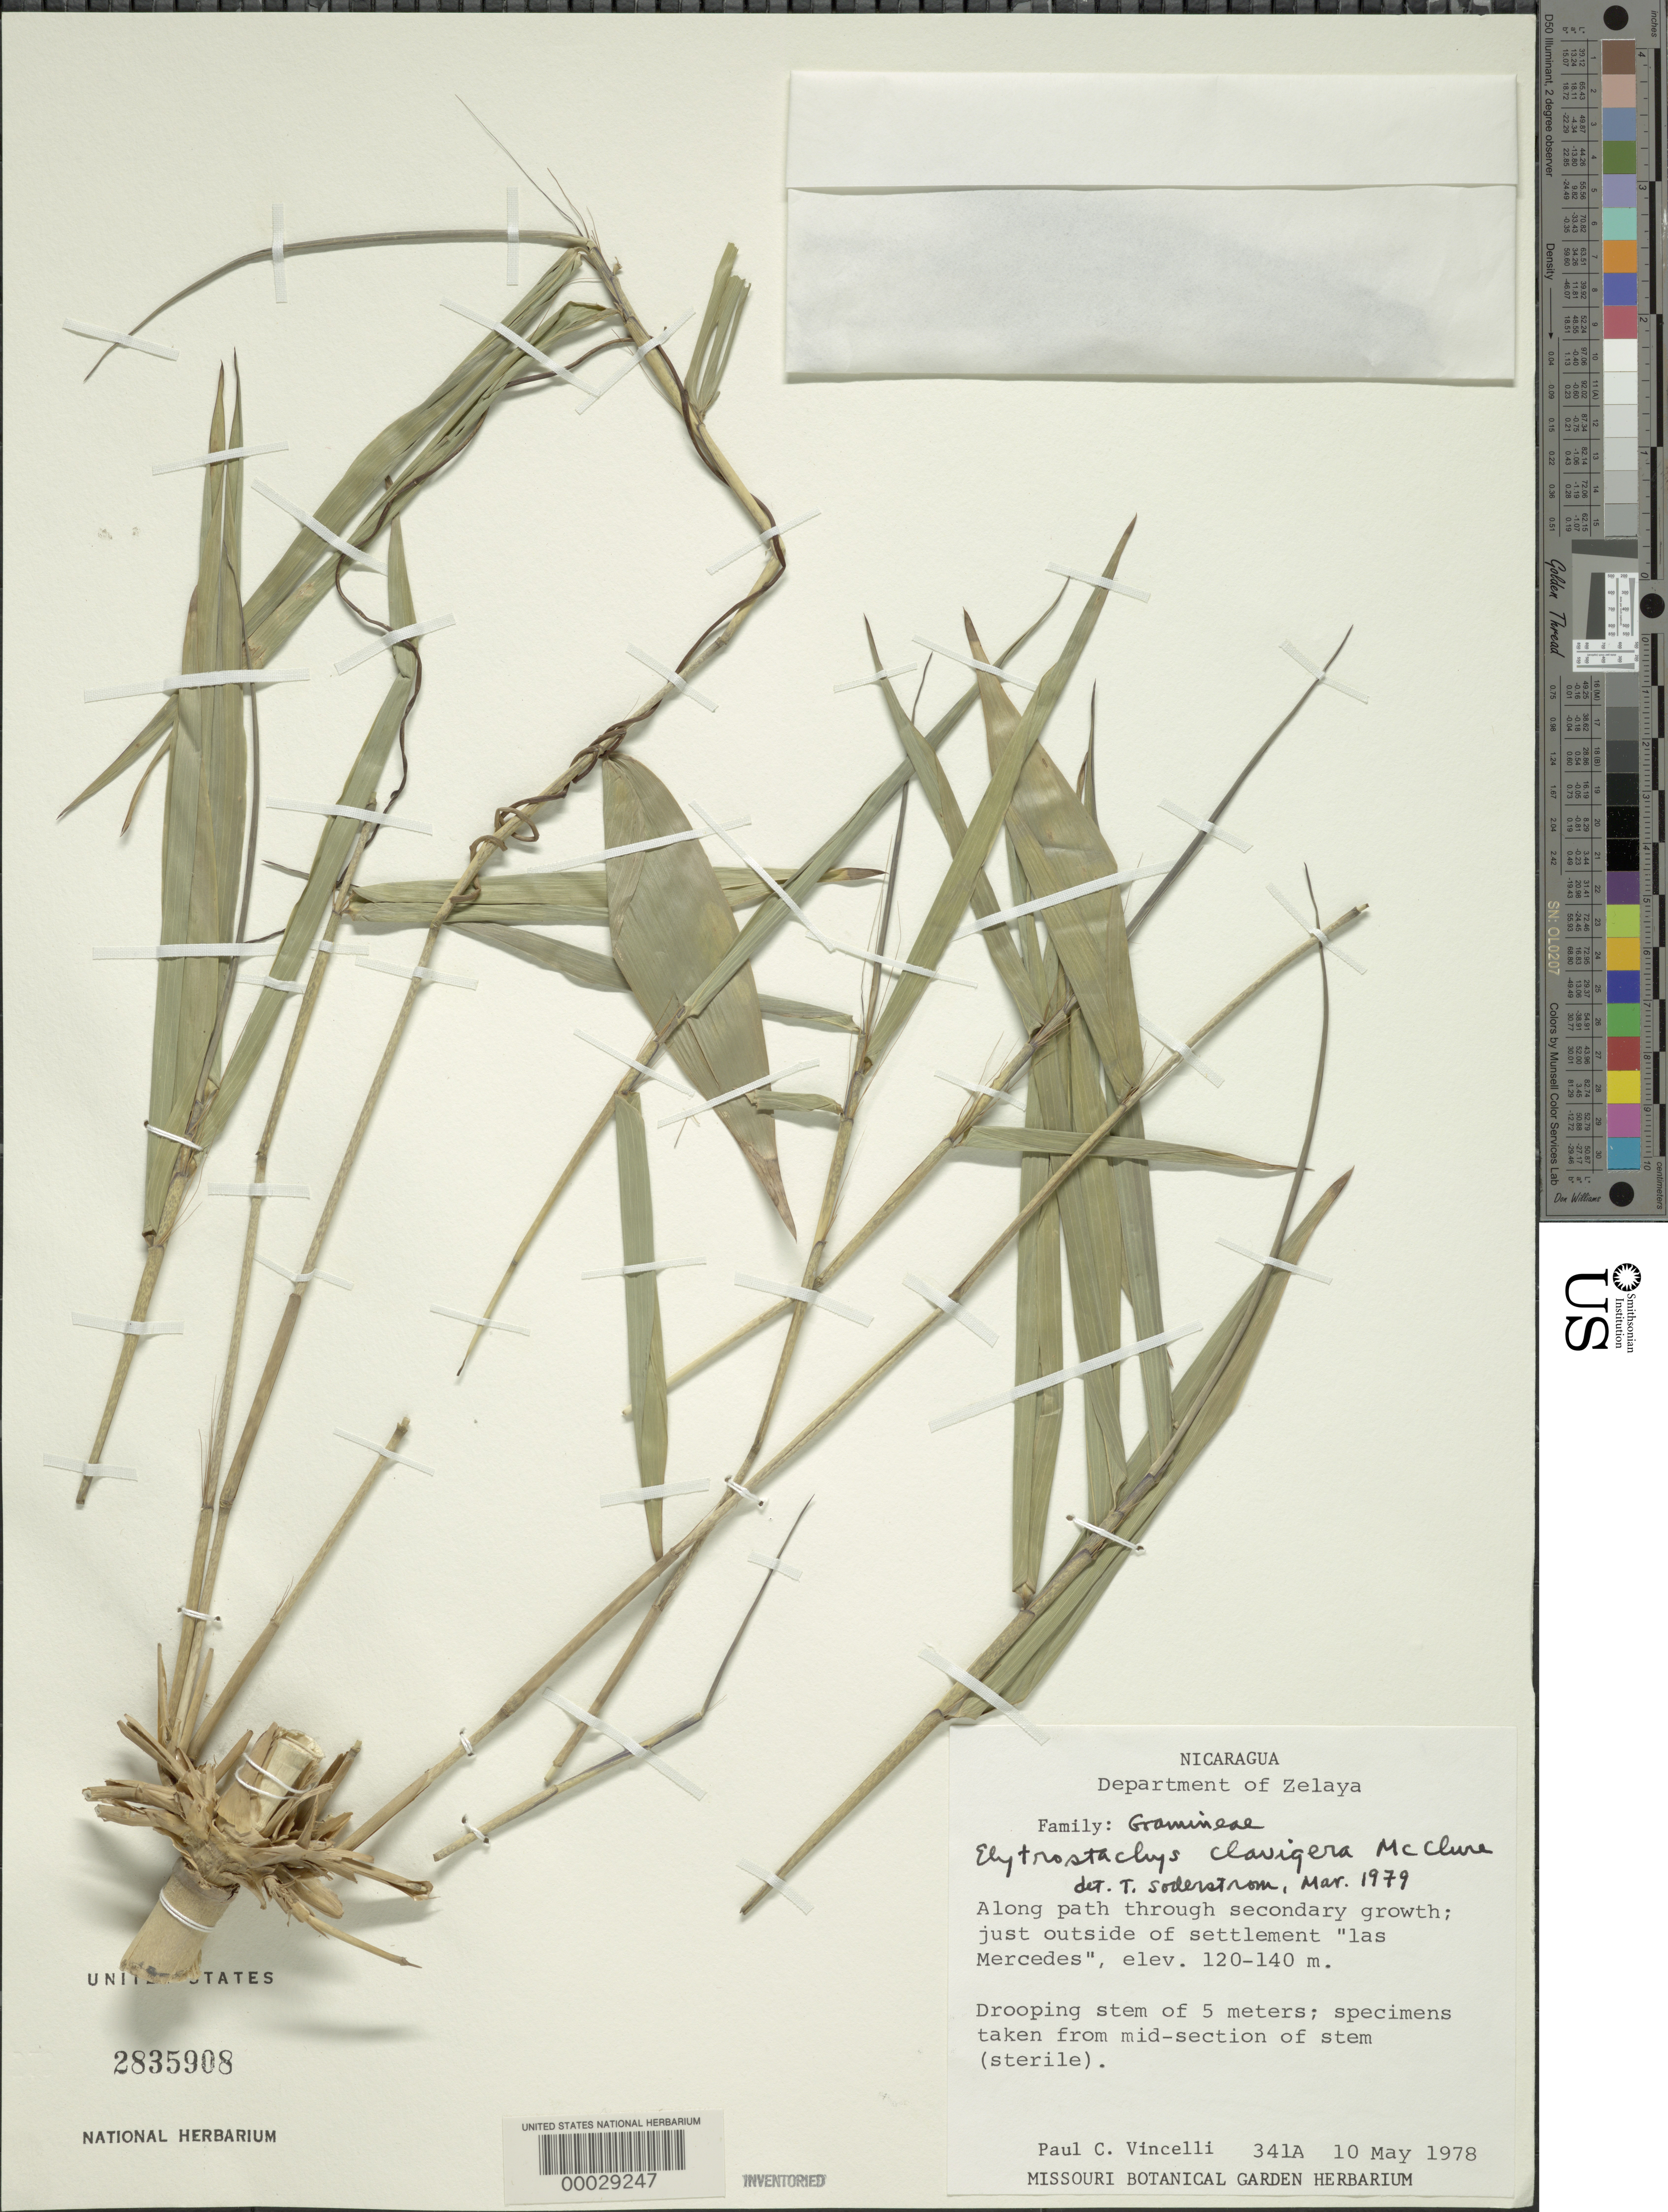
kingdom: Plantae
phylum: Tracheophyta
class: Liliopsida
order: Poales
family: Poaceae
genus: Elytrostachys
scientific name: Elytrostachys clavigera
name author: McClure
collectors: P. Vincelli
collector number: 341a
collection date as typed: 10 May 1978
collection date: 1978-05-10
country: Nicaragua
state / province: Atlántico Norte / Atlántico Sur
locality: Just outside of settlement "las mercedes"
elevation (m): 120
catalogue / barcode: US 2835908